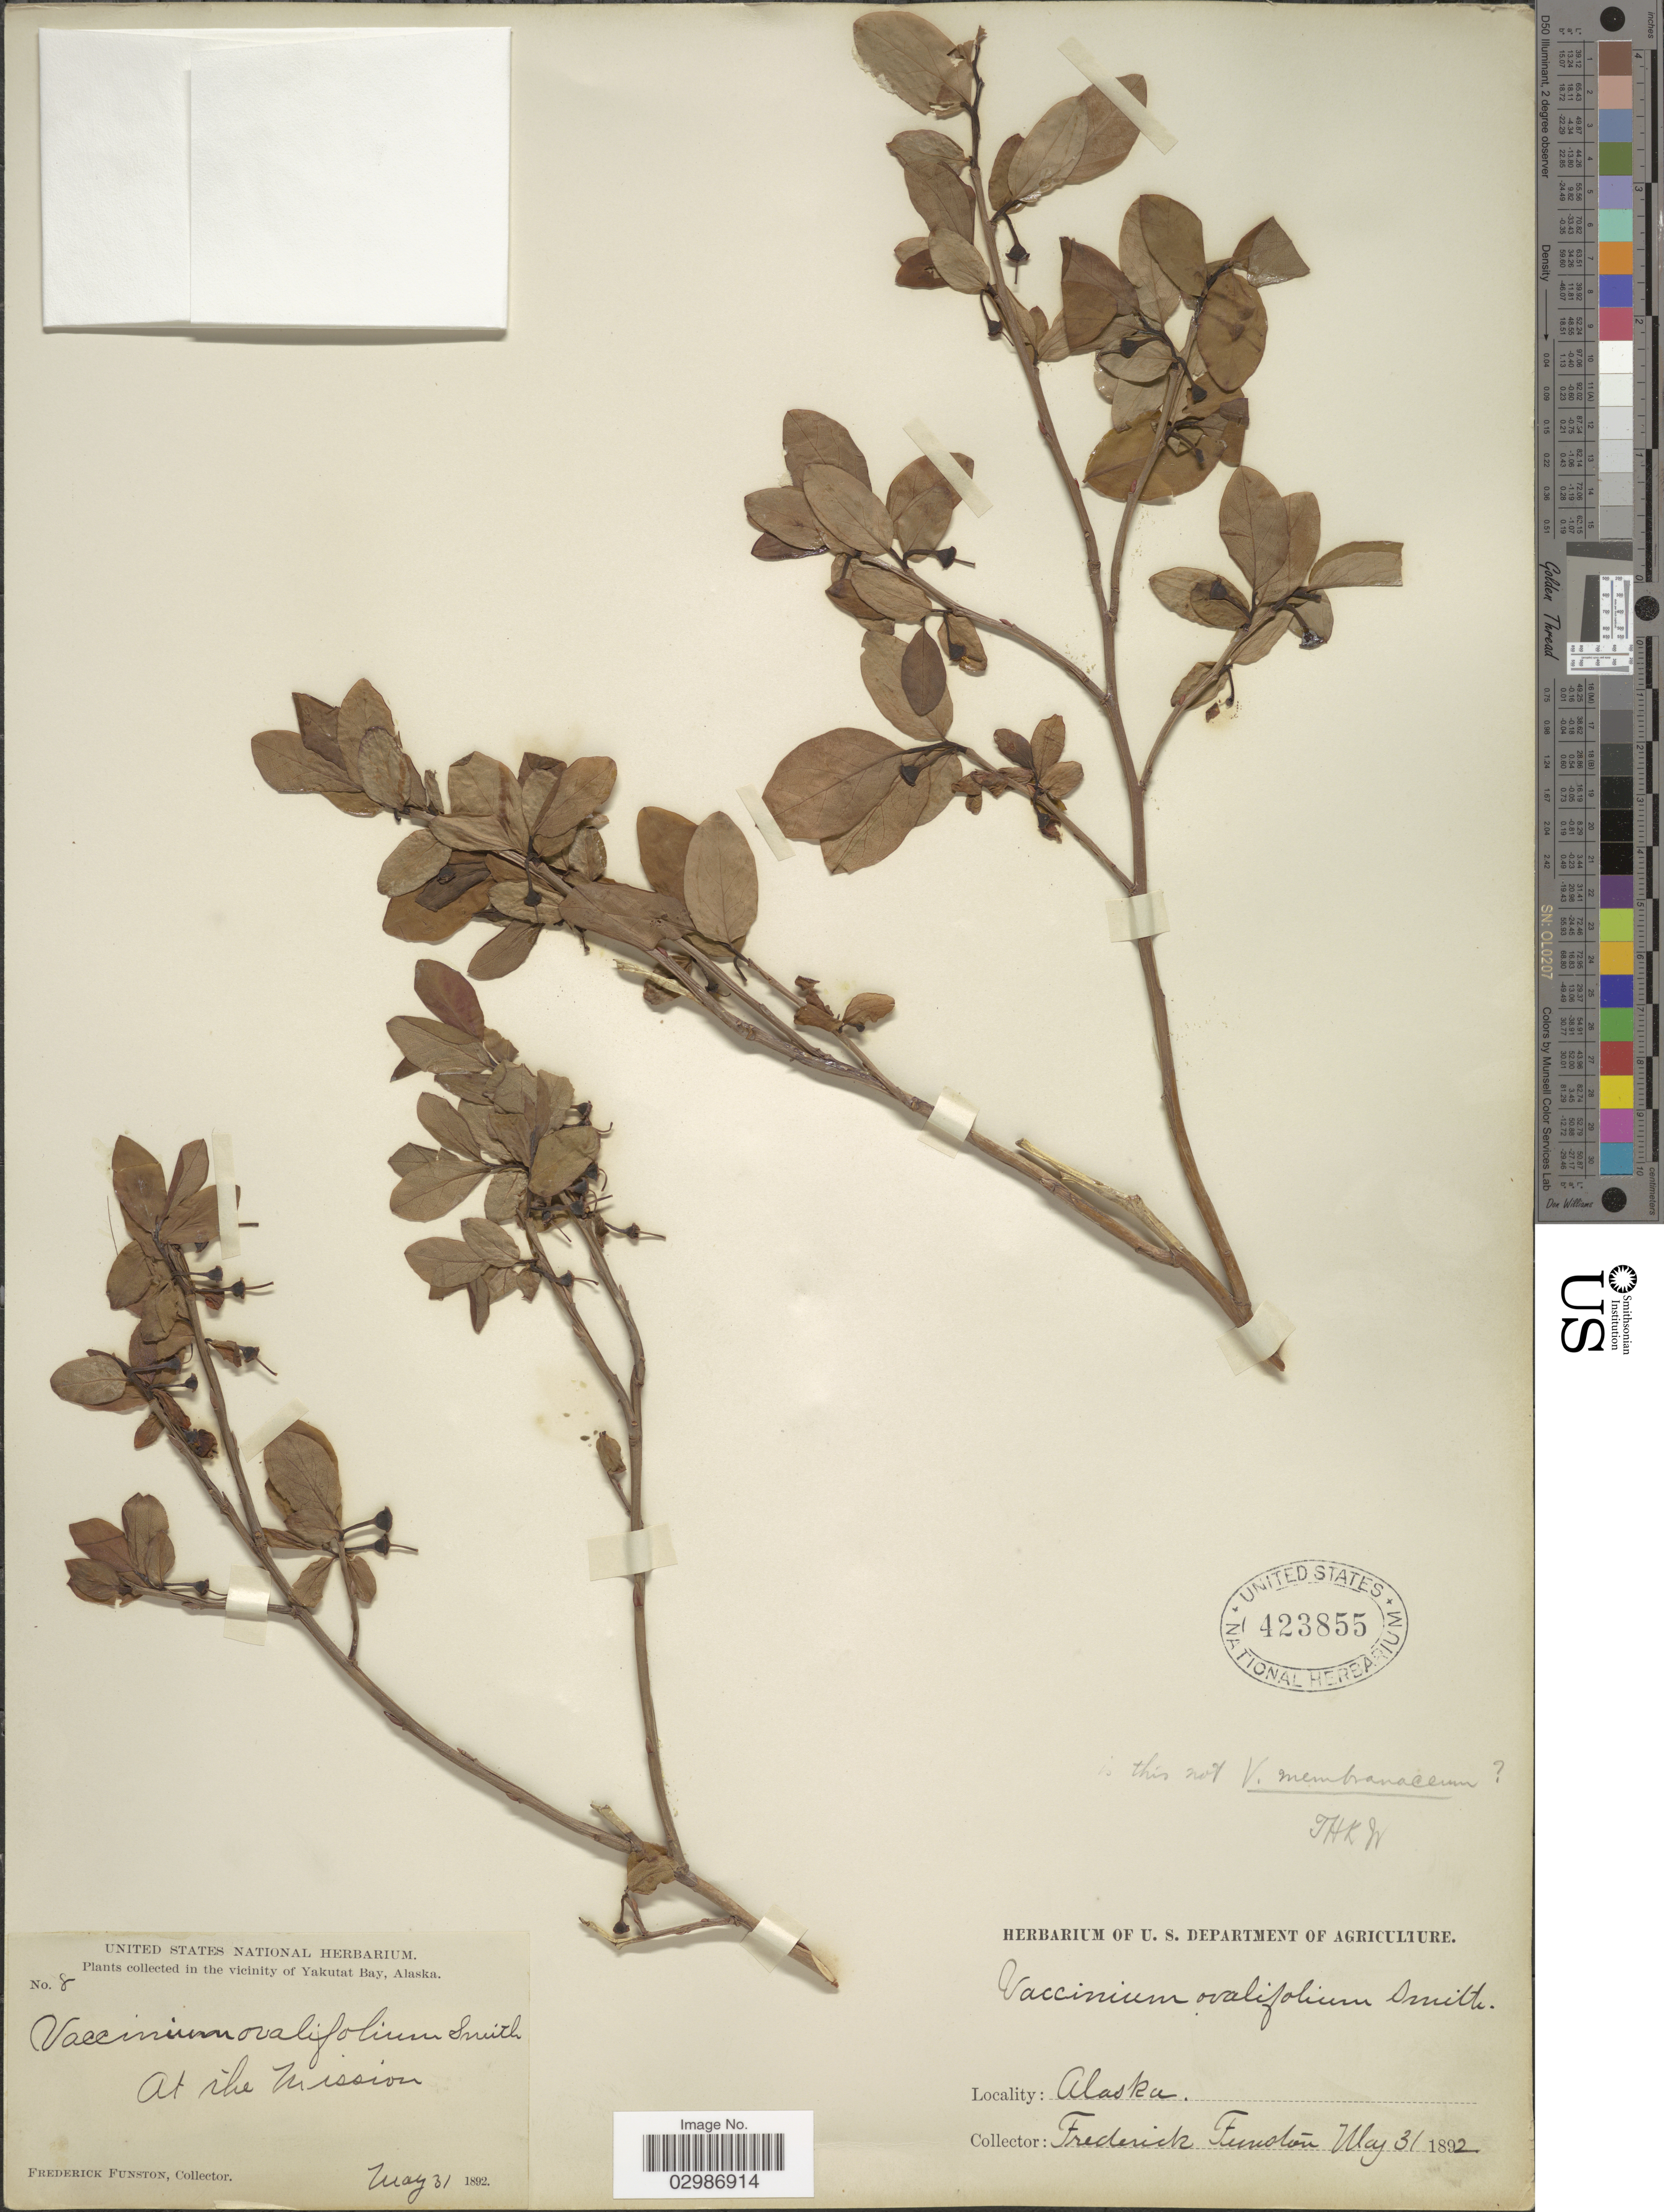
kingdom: Plantae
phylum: Tracheophyta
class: Magnoliopsida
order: Ericales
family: Ericaceae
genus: Vaccinium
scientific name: Vaccinium alaskaense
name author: Howell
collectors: F. Funston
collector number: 8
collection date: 1892-05-31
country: United States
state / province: Alaska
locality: In the vicinity of Yakutat Bay, At the Mission.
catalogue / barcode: US 423855